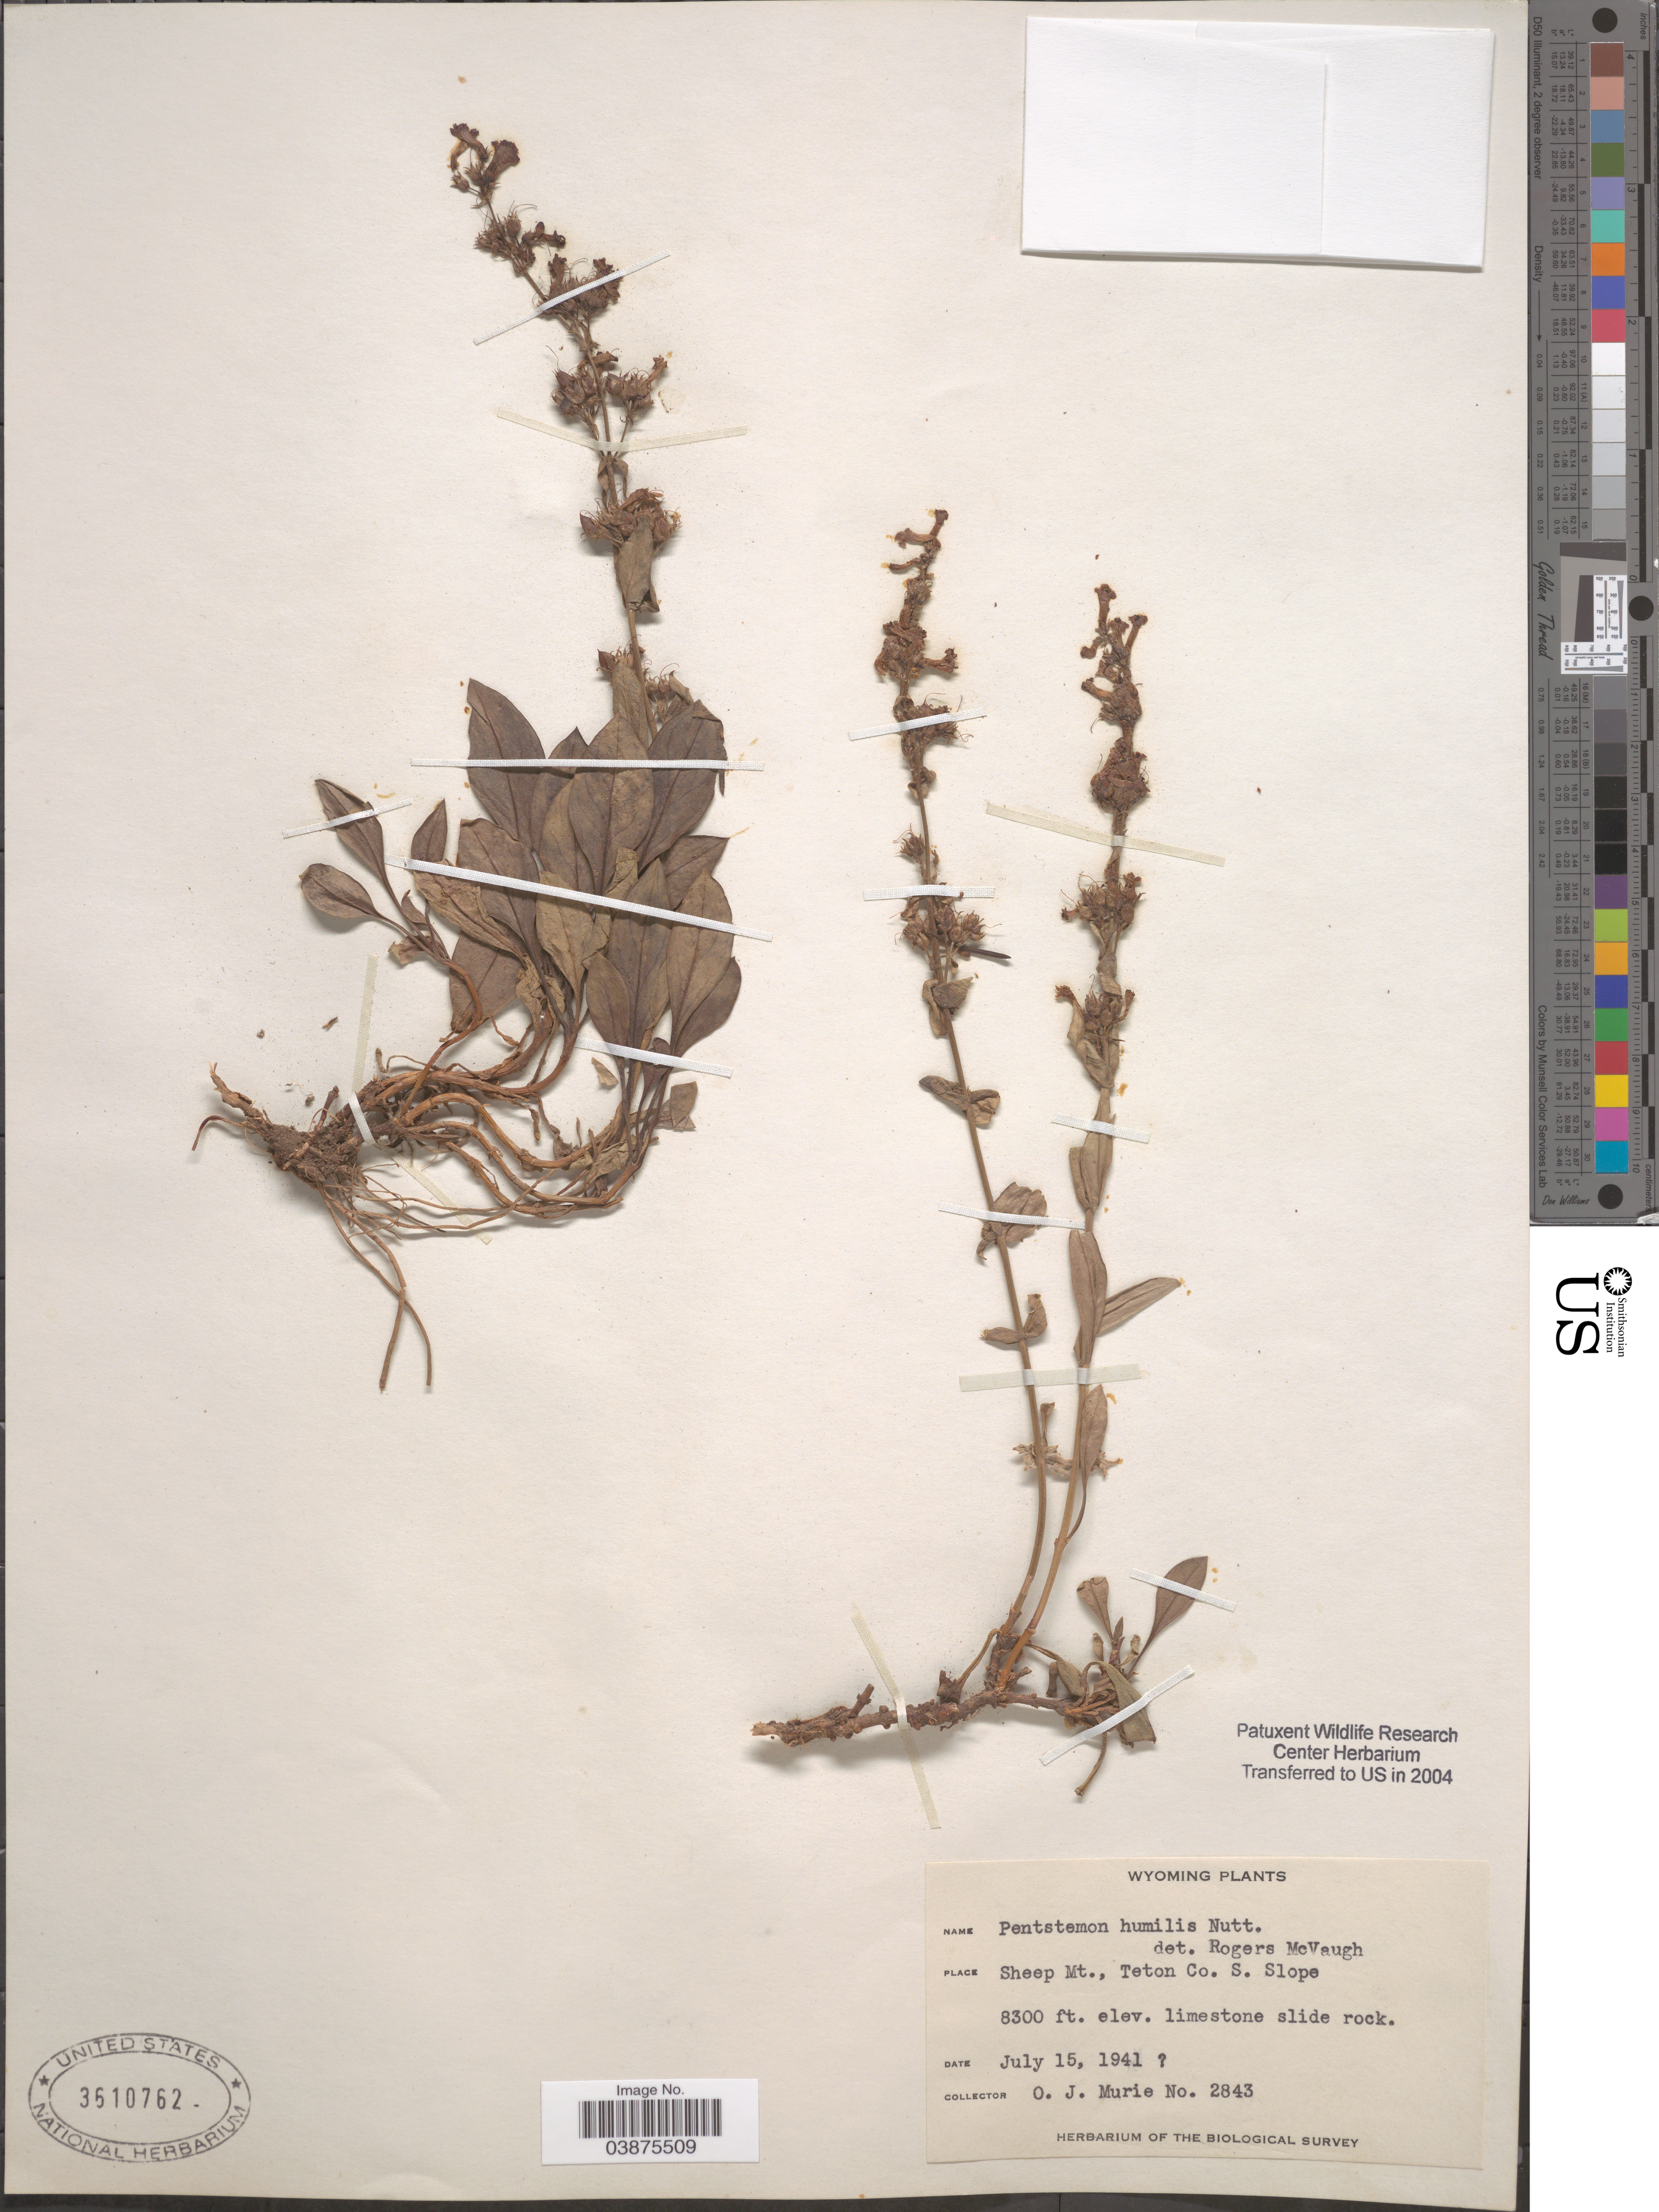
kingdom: Plantae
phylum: Tracheophyta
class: Magnoliopsida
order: Lamiales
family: Plantaginaceae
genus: Penstemon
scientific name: Penstemon gracilis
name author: Nutt.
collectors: O. Murie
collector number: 2843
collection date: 1941-07-15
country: United States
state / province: Wyoming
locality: Sheep Mt., Teton Co. S. Slope.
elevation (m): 2530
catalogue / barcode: US 3610762